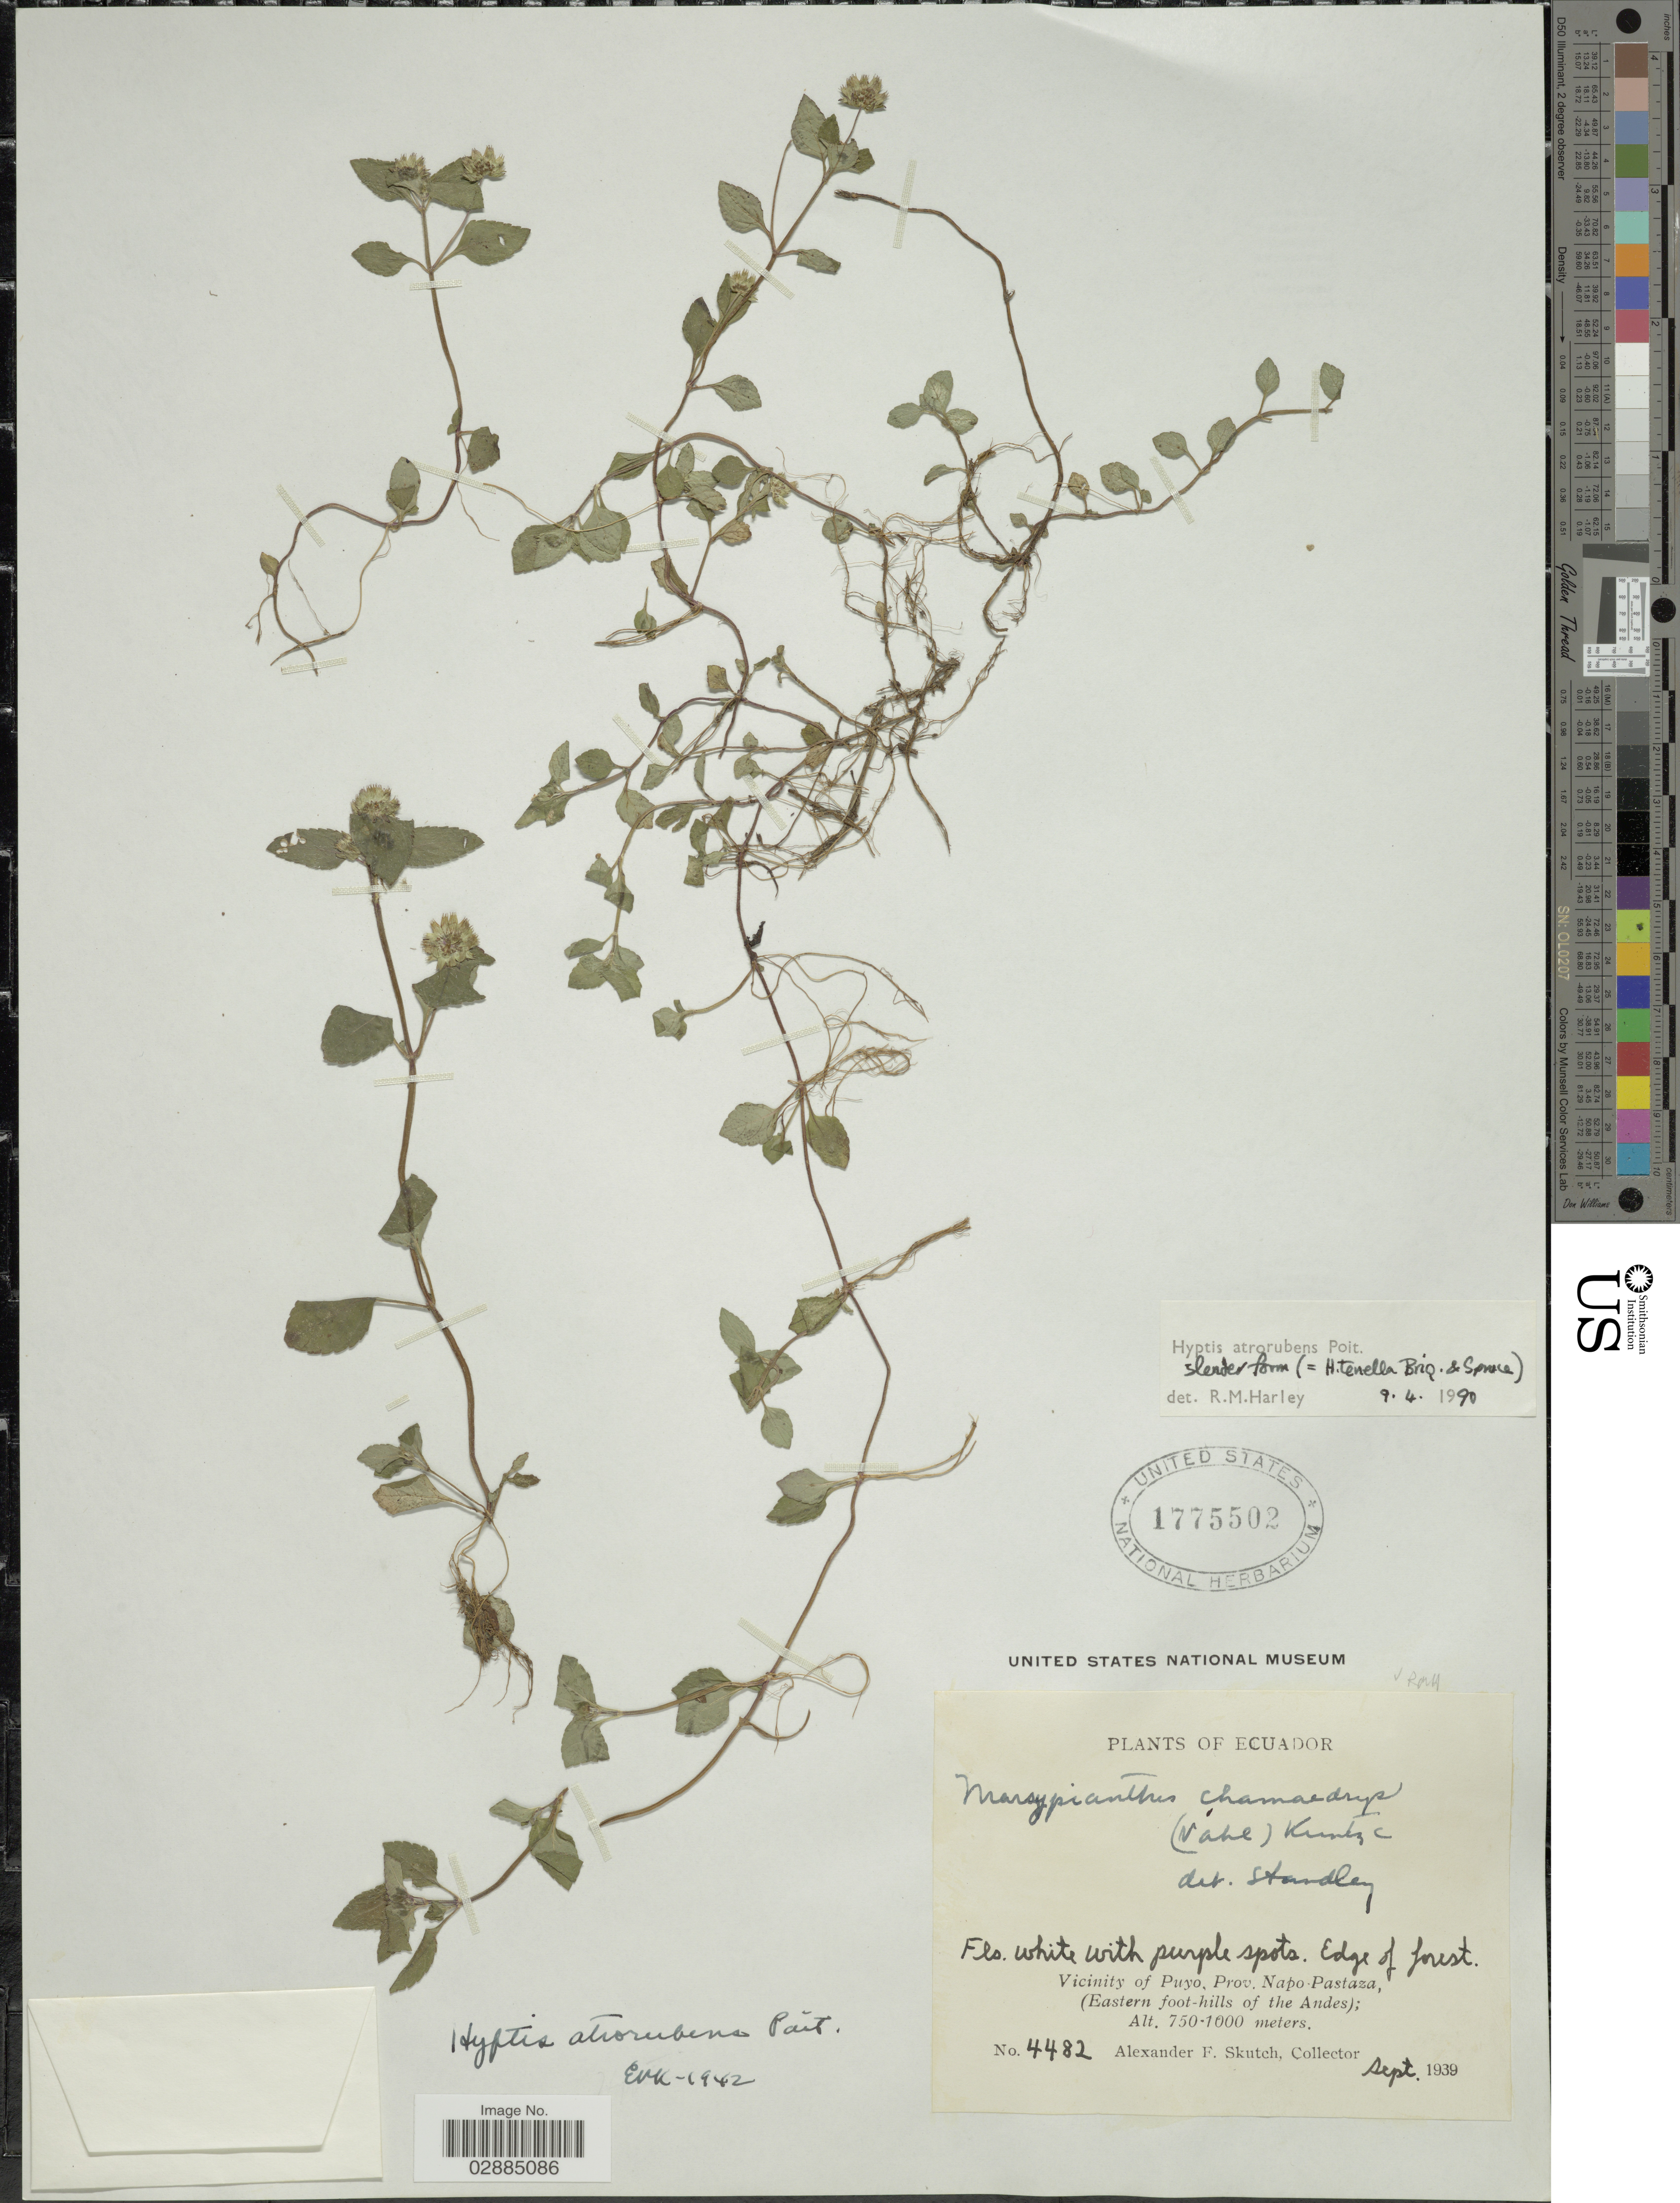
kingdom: Plantae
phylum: Tracheophyta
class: Magnoliopsida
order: Lamiales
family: Lamiaceae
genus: Hyptis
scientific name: Hyptis atrorubens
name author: Poit.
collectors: A. F. Skutch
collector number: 4482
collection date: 1939-09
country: Ecuador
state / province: Pastaza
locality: Vicinity of Puyo, Prov. Napo-Pastaza (Eastern foot-hills of the Andes).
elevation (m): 750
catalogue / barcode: US 1775502